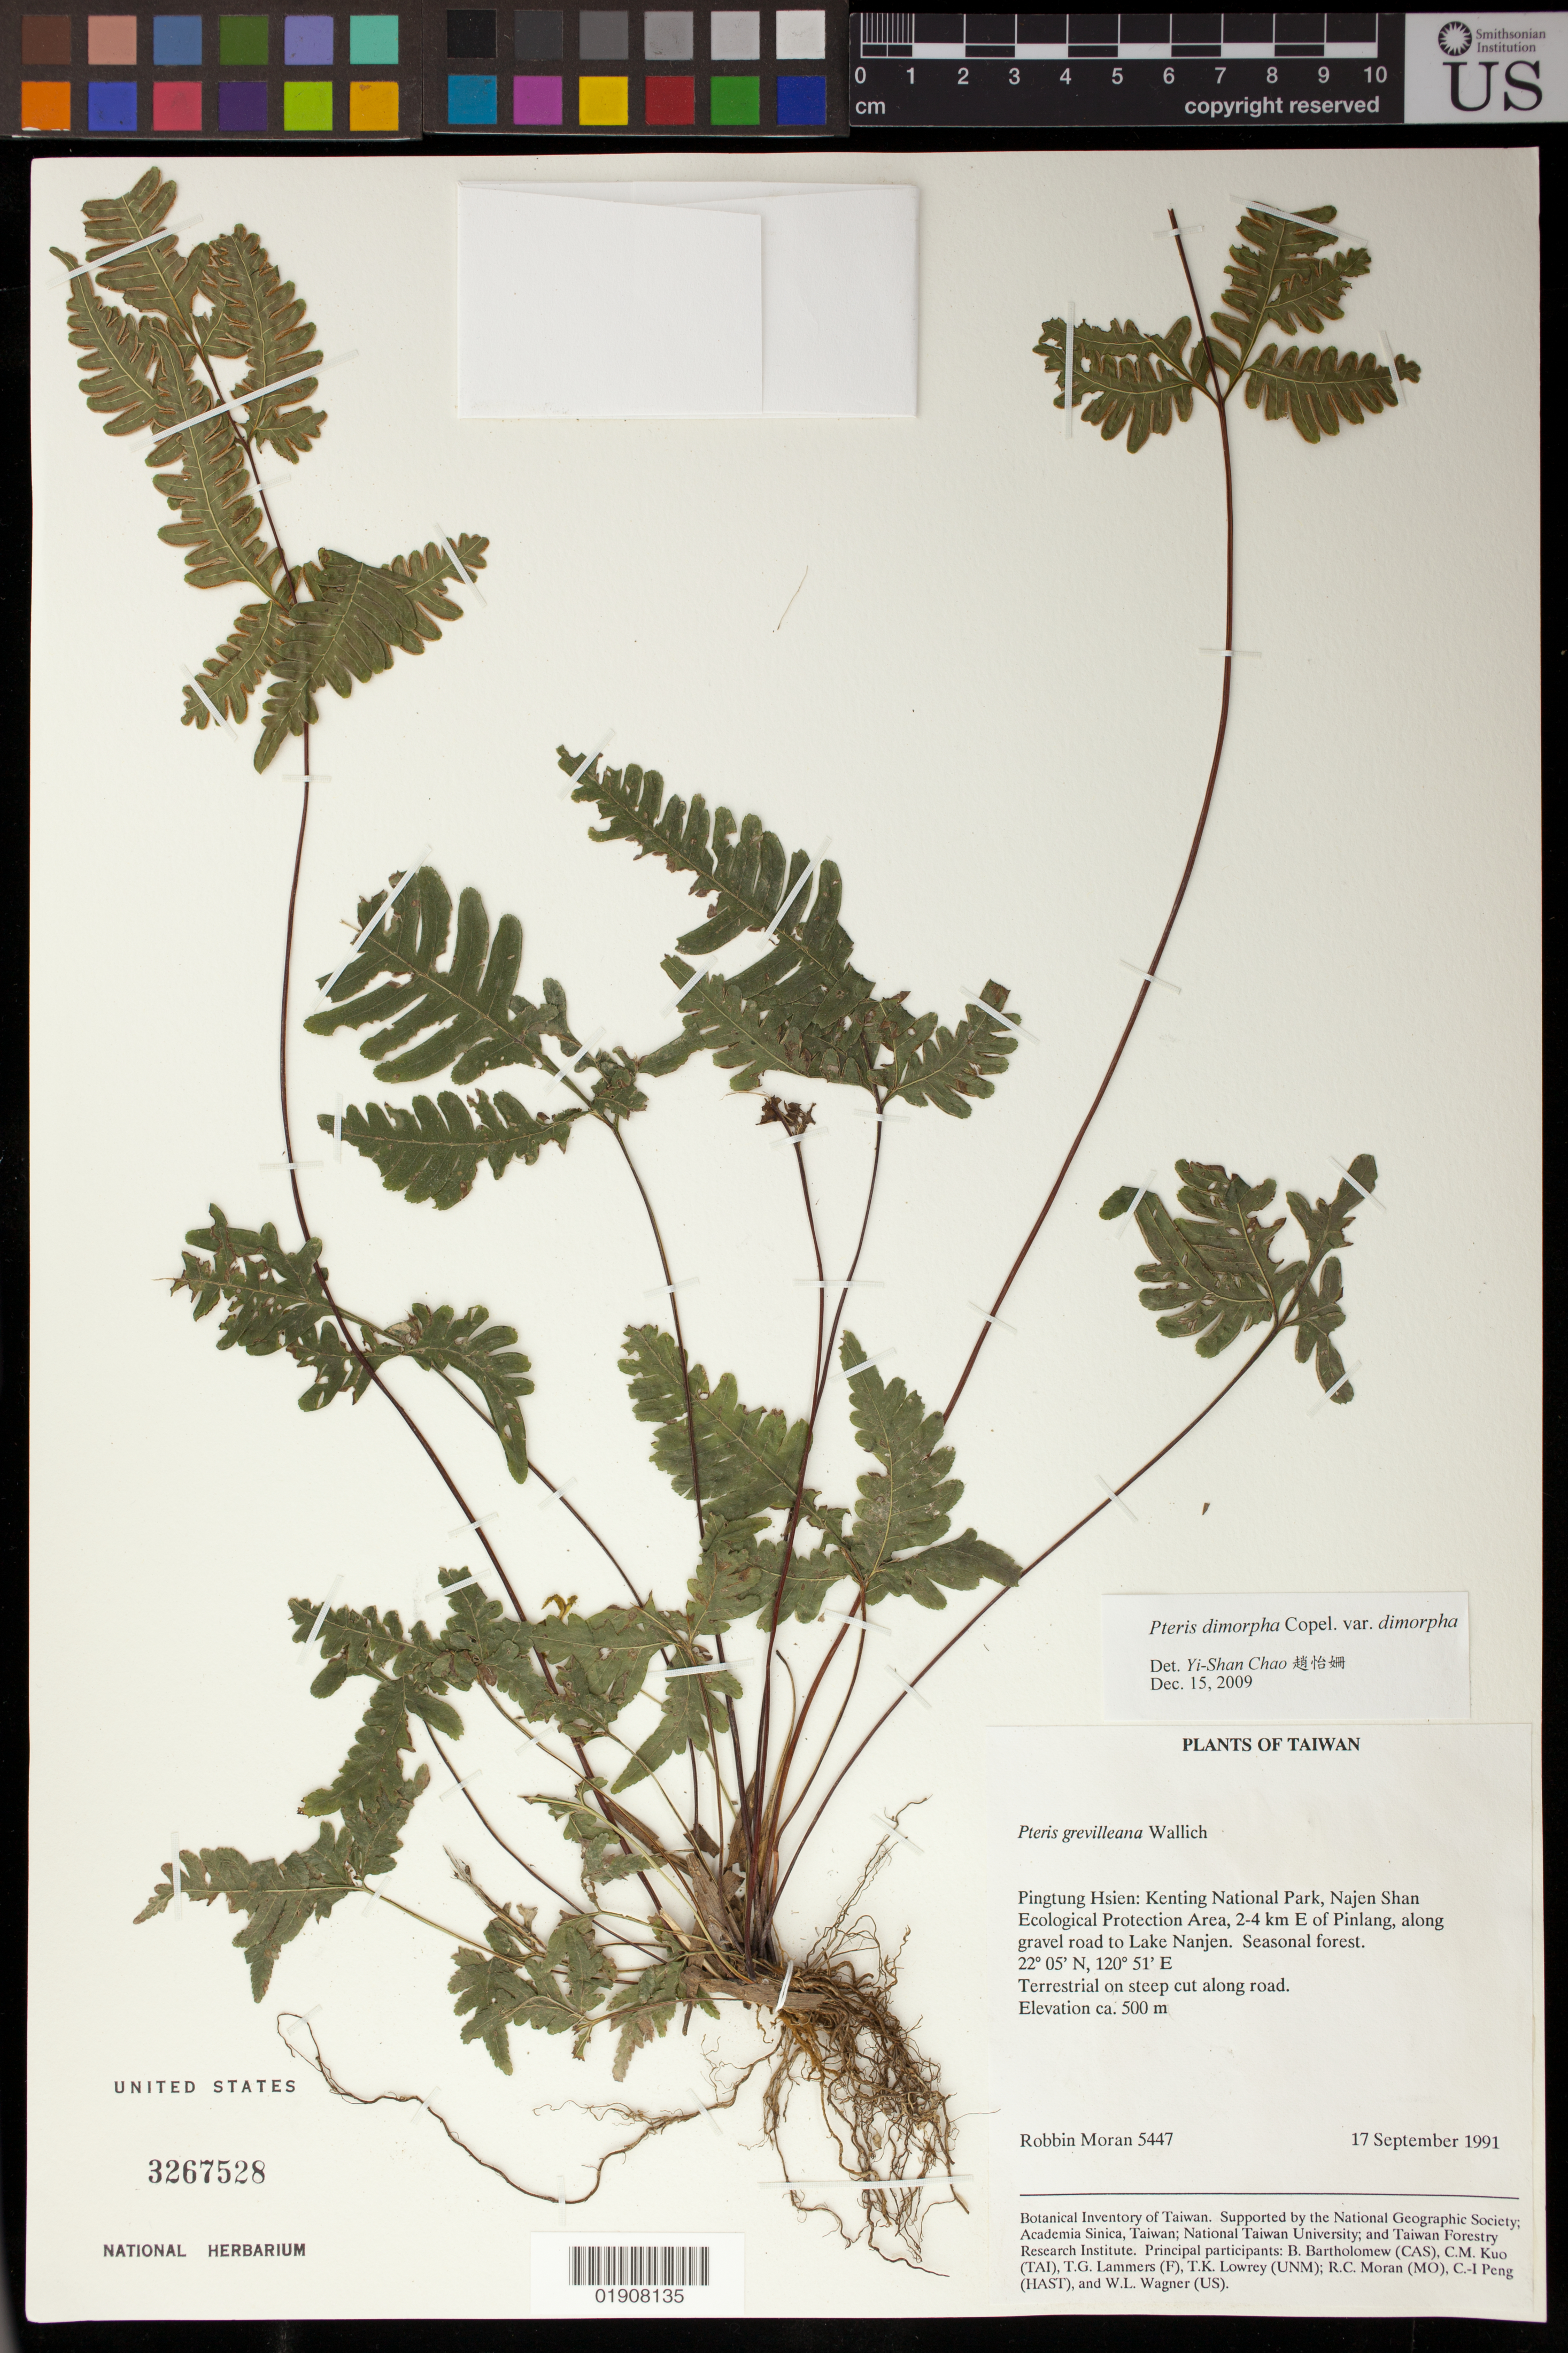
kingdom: Plantae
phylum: Tracheophyta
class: Polypodiopsida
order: Polypodiales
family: Pteridaceae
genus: Pteris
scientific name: Pteris dimorpha var. dimorpha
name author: Copel.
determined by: Chao, Yi-Shan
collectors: R. C. Moran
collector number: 5447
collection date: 1991-09-17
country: Taiwan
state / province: Pingtung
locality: Pingtung Hsien: Kenting National Park, Najen Shan Ecological Protection Area, 2-4 km E of Pinlang, along gravel road to Lake Nanjen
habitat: Seasonal forest; terrestrial on steep cut along road.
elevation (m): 500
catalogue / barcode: US 3267528